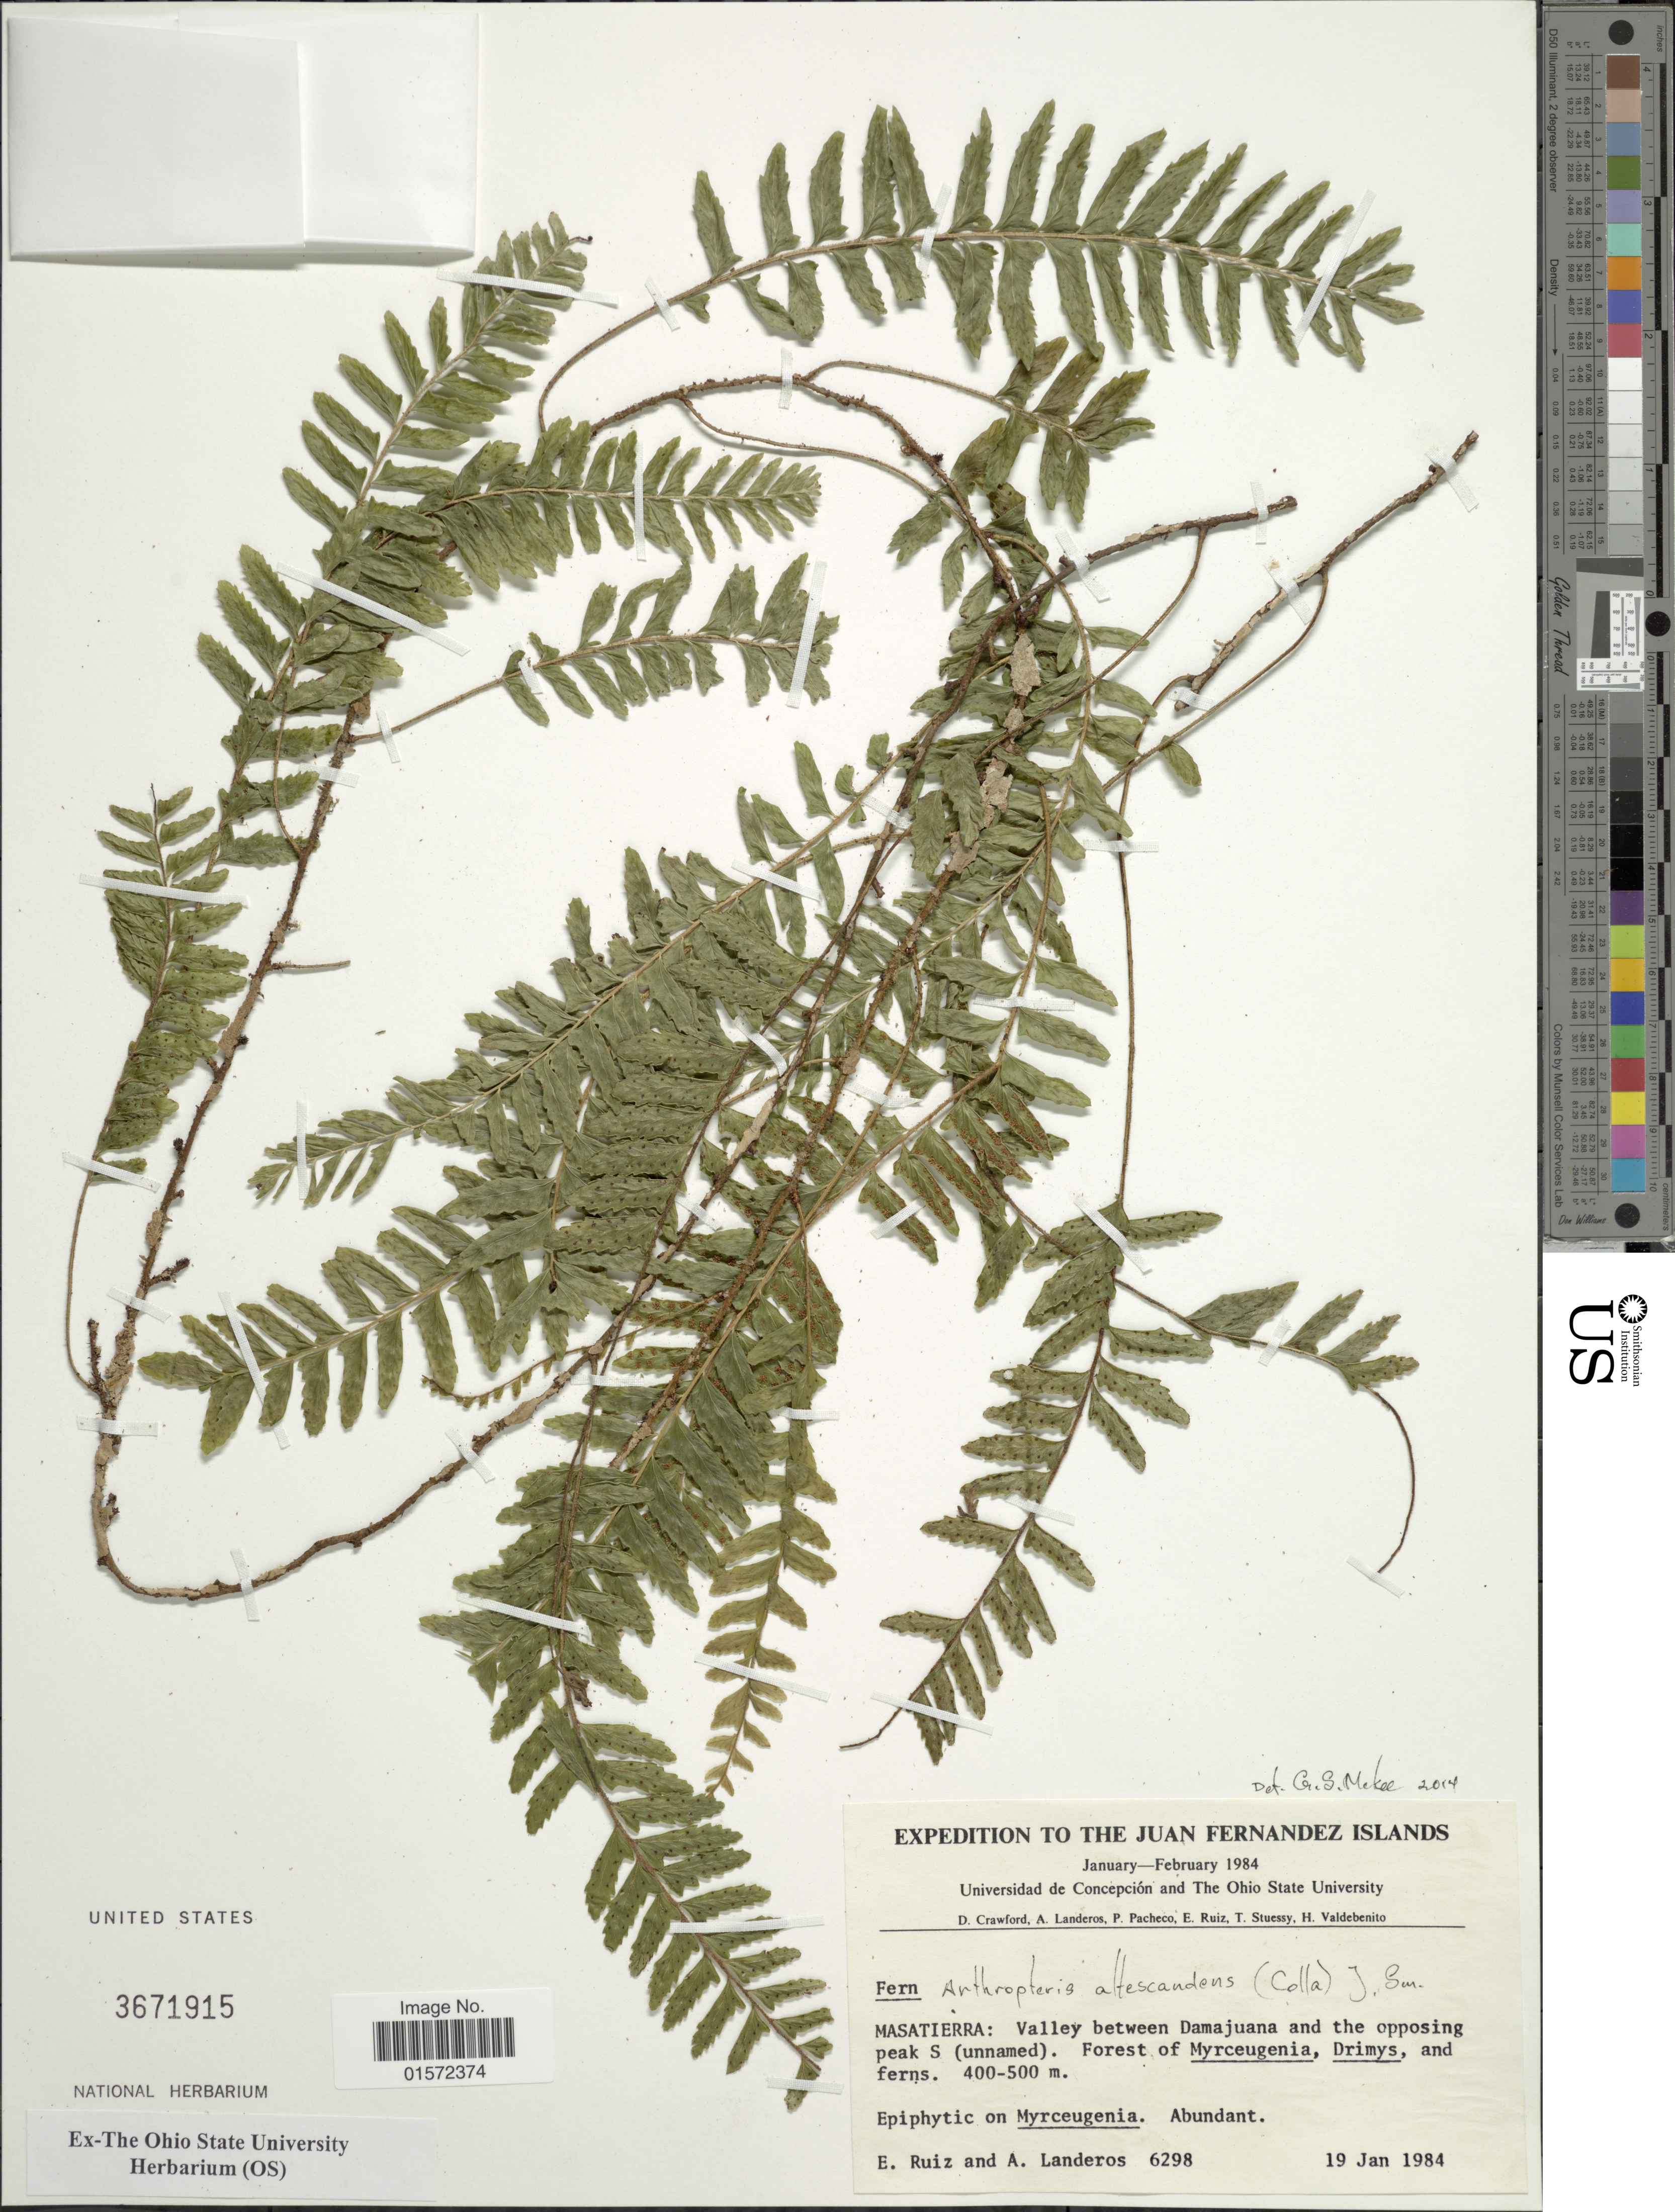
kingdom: Plantae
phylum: Tracheophyta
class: Polypodiopsida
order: Polypodiales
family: Tectariaceae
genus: Arthropteris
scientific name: Arthropteris altescandens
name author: (Colla) J. Sm.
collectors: E. Ruiz & A. Landeros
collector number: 6298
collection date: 1984-01-19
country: Chile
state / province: Valparaíso (V)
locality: Juan Fernandez Islands, Masatierra, Valley between Damajuana and the opposing Peak S.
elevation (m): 400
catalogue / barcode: US 3671915